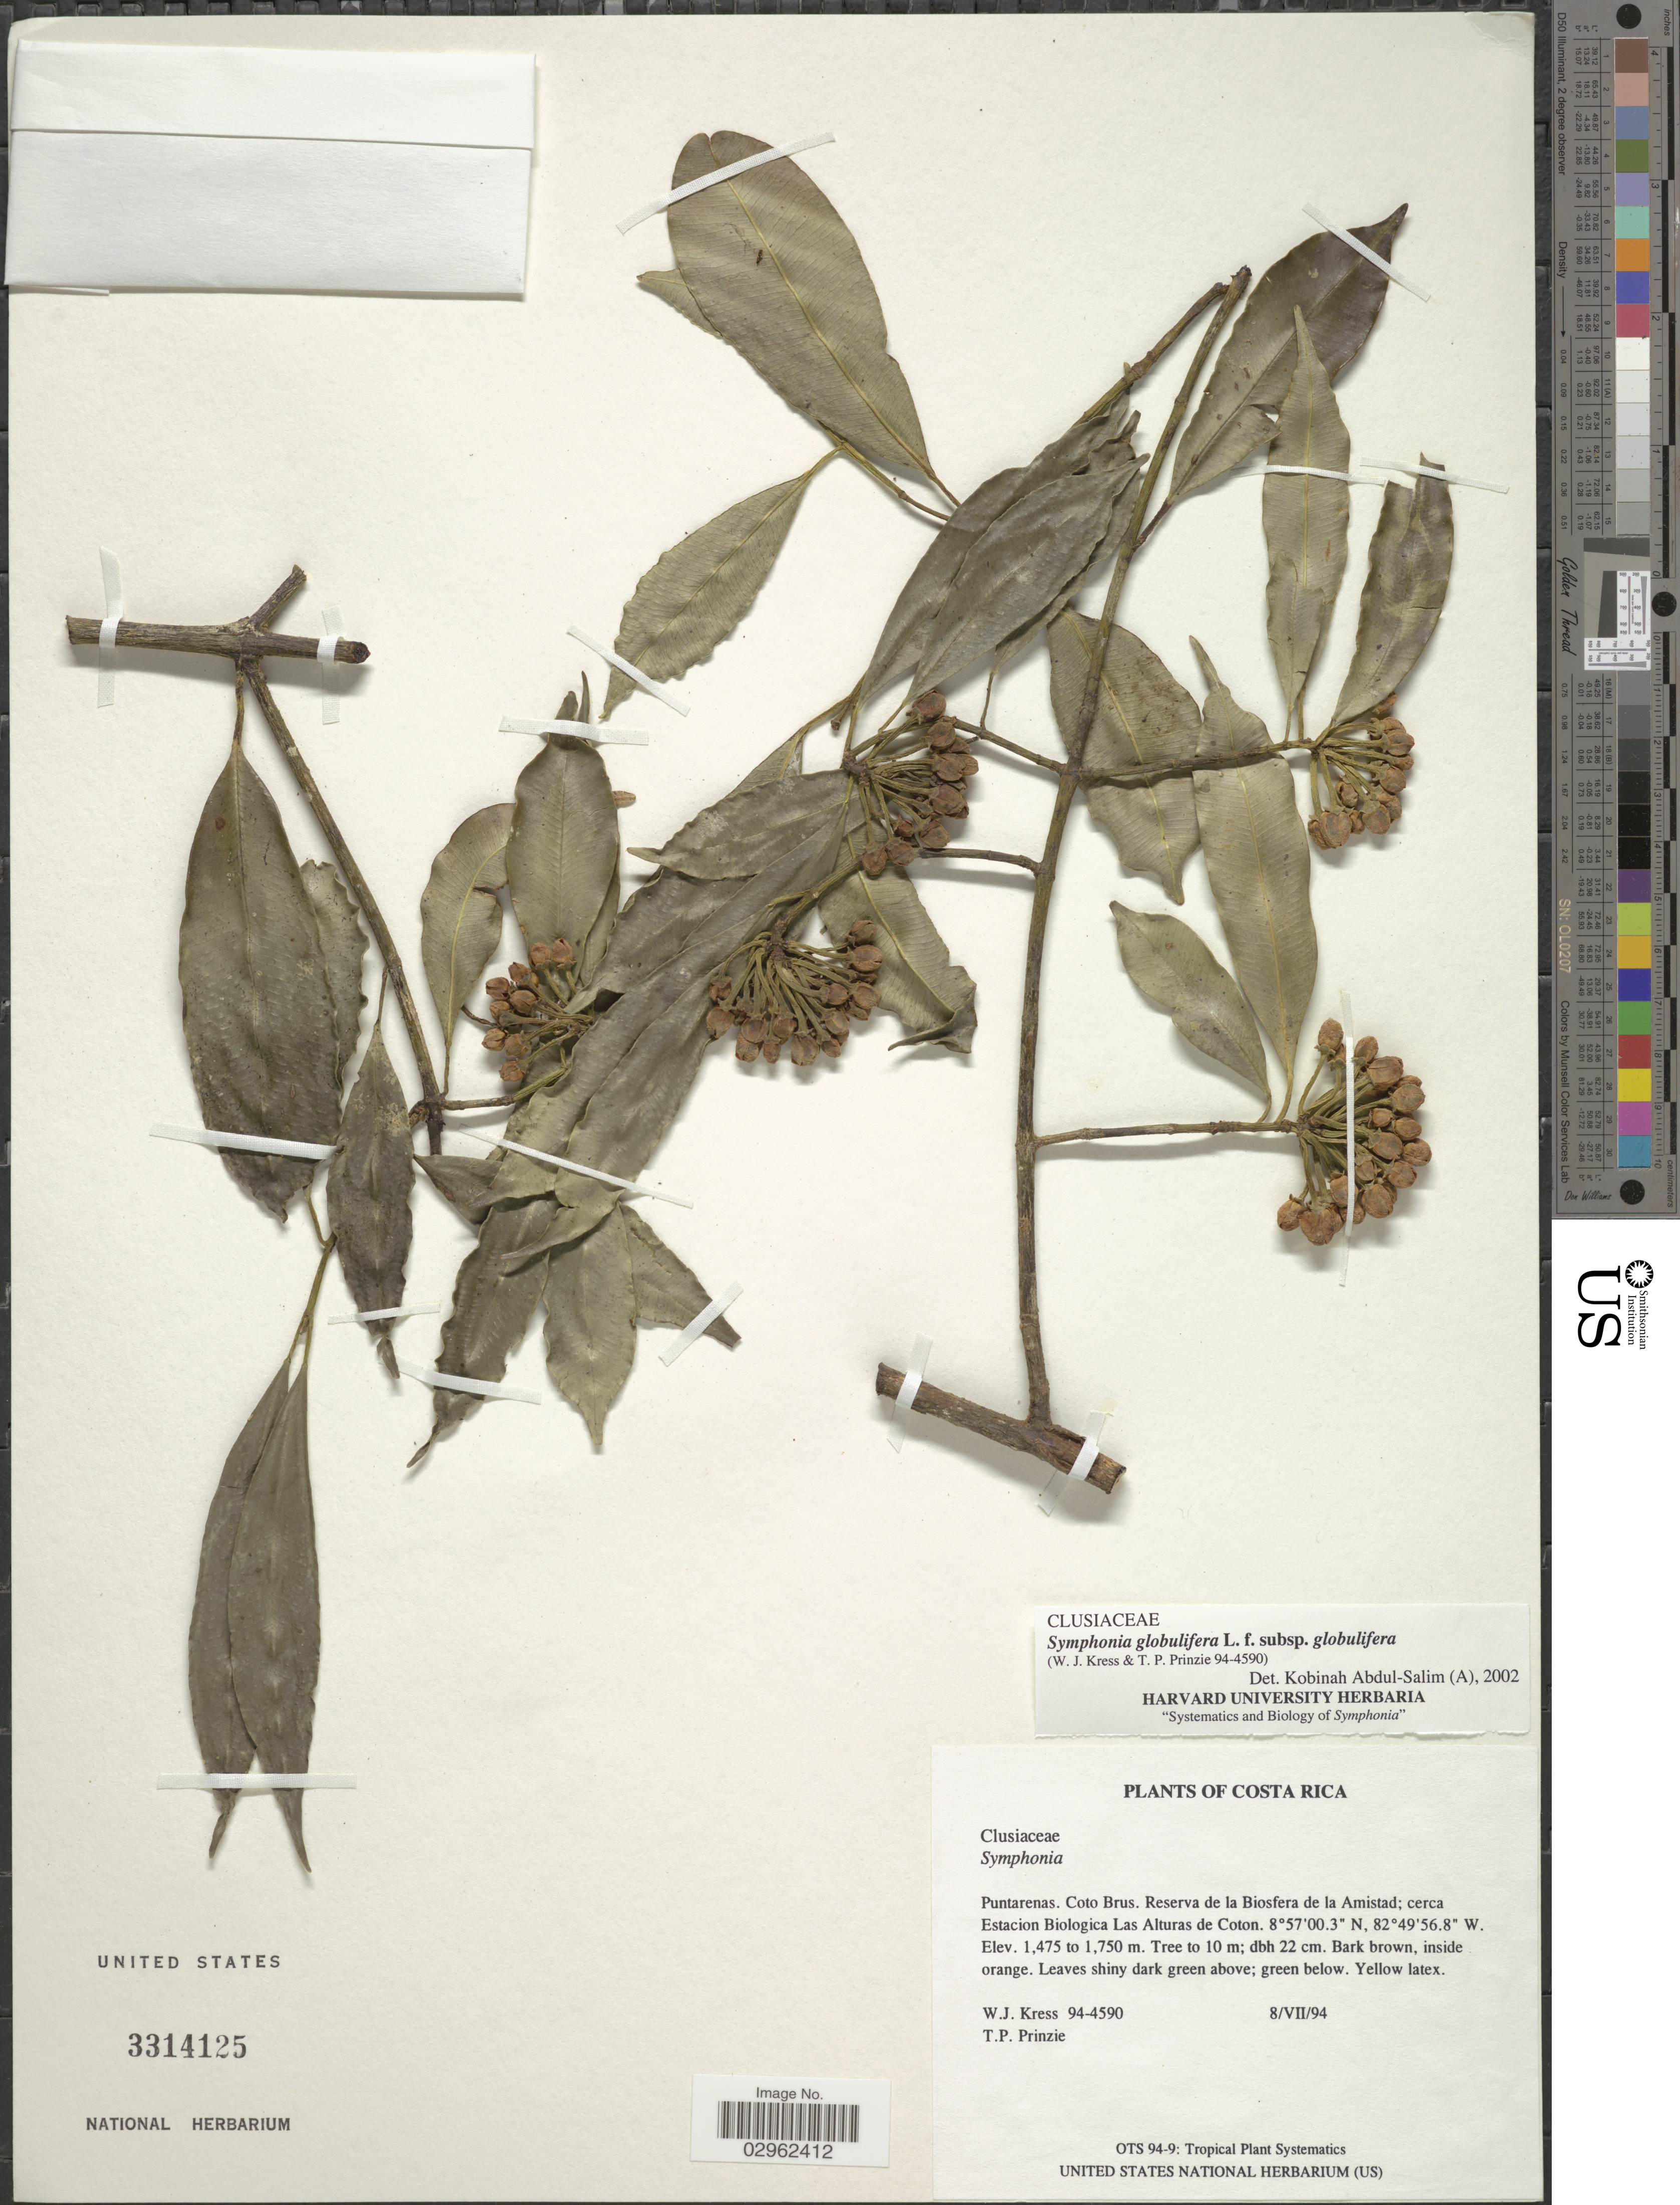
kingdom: Plantae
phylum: Tracheophyta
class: Magnoliopsida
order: Malpighiales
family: Clusiaceae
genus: Symphonia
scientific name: Symphonia globulifera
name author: L. f.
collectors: W. J. Kress & T. Prinzie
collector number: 94-4590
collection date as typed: Transcribed d/m/y: 8/7/94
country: Costa Rica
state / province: Puntarenas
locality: Coto Brus. Reserva de la Biosfera de la Amistad; cerca Estacion Biologica Las Alturas de Coton.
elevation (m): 1475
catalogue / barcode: US 3314125